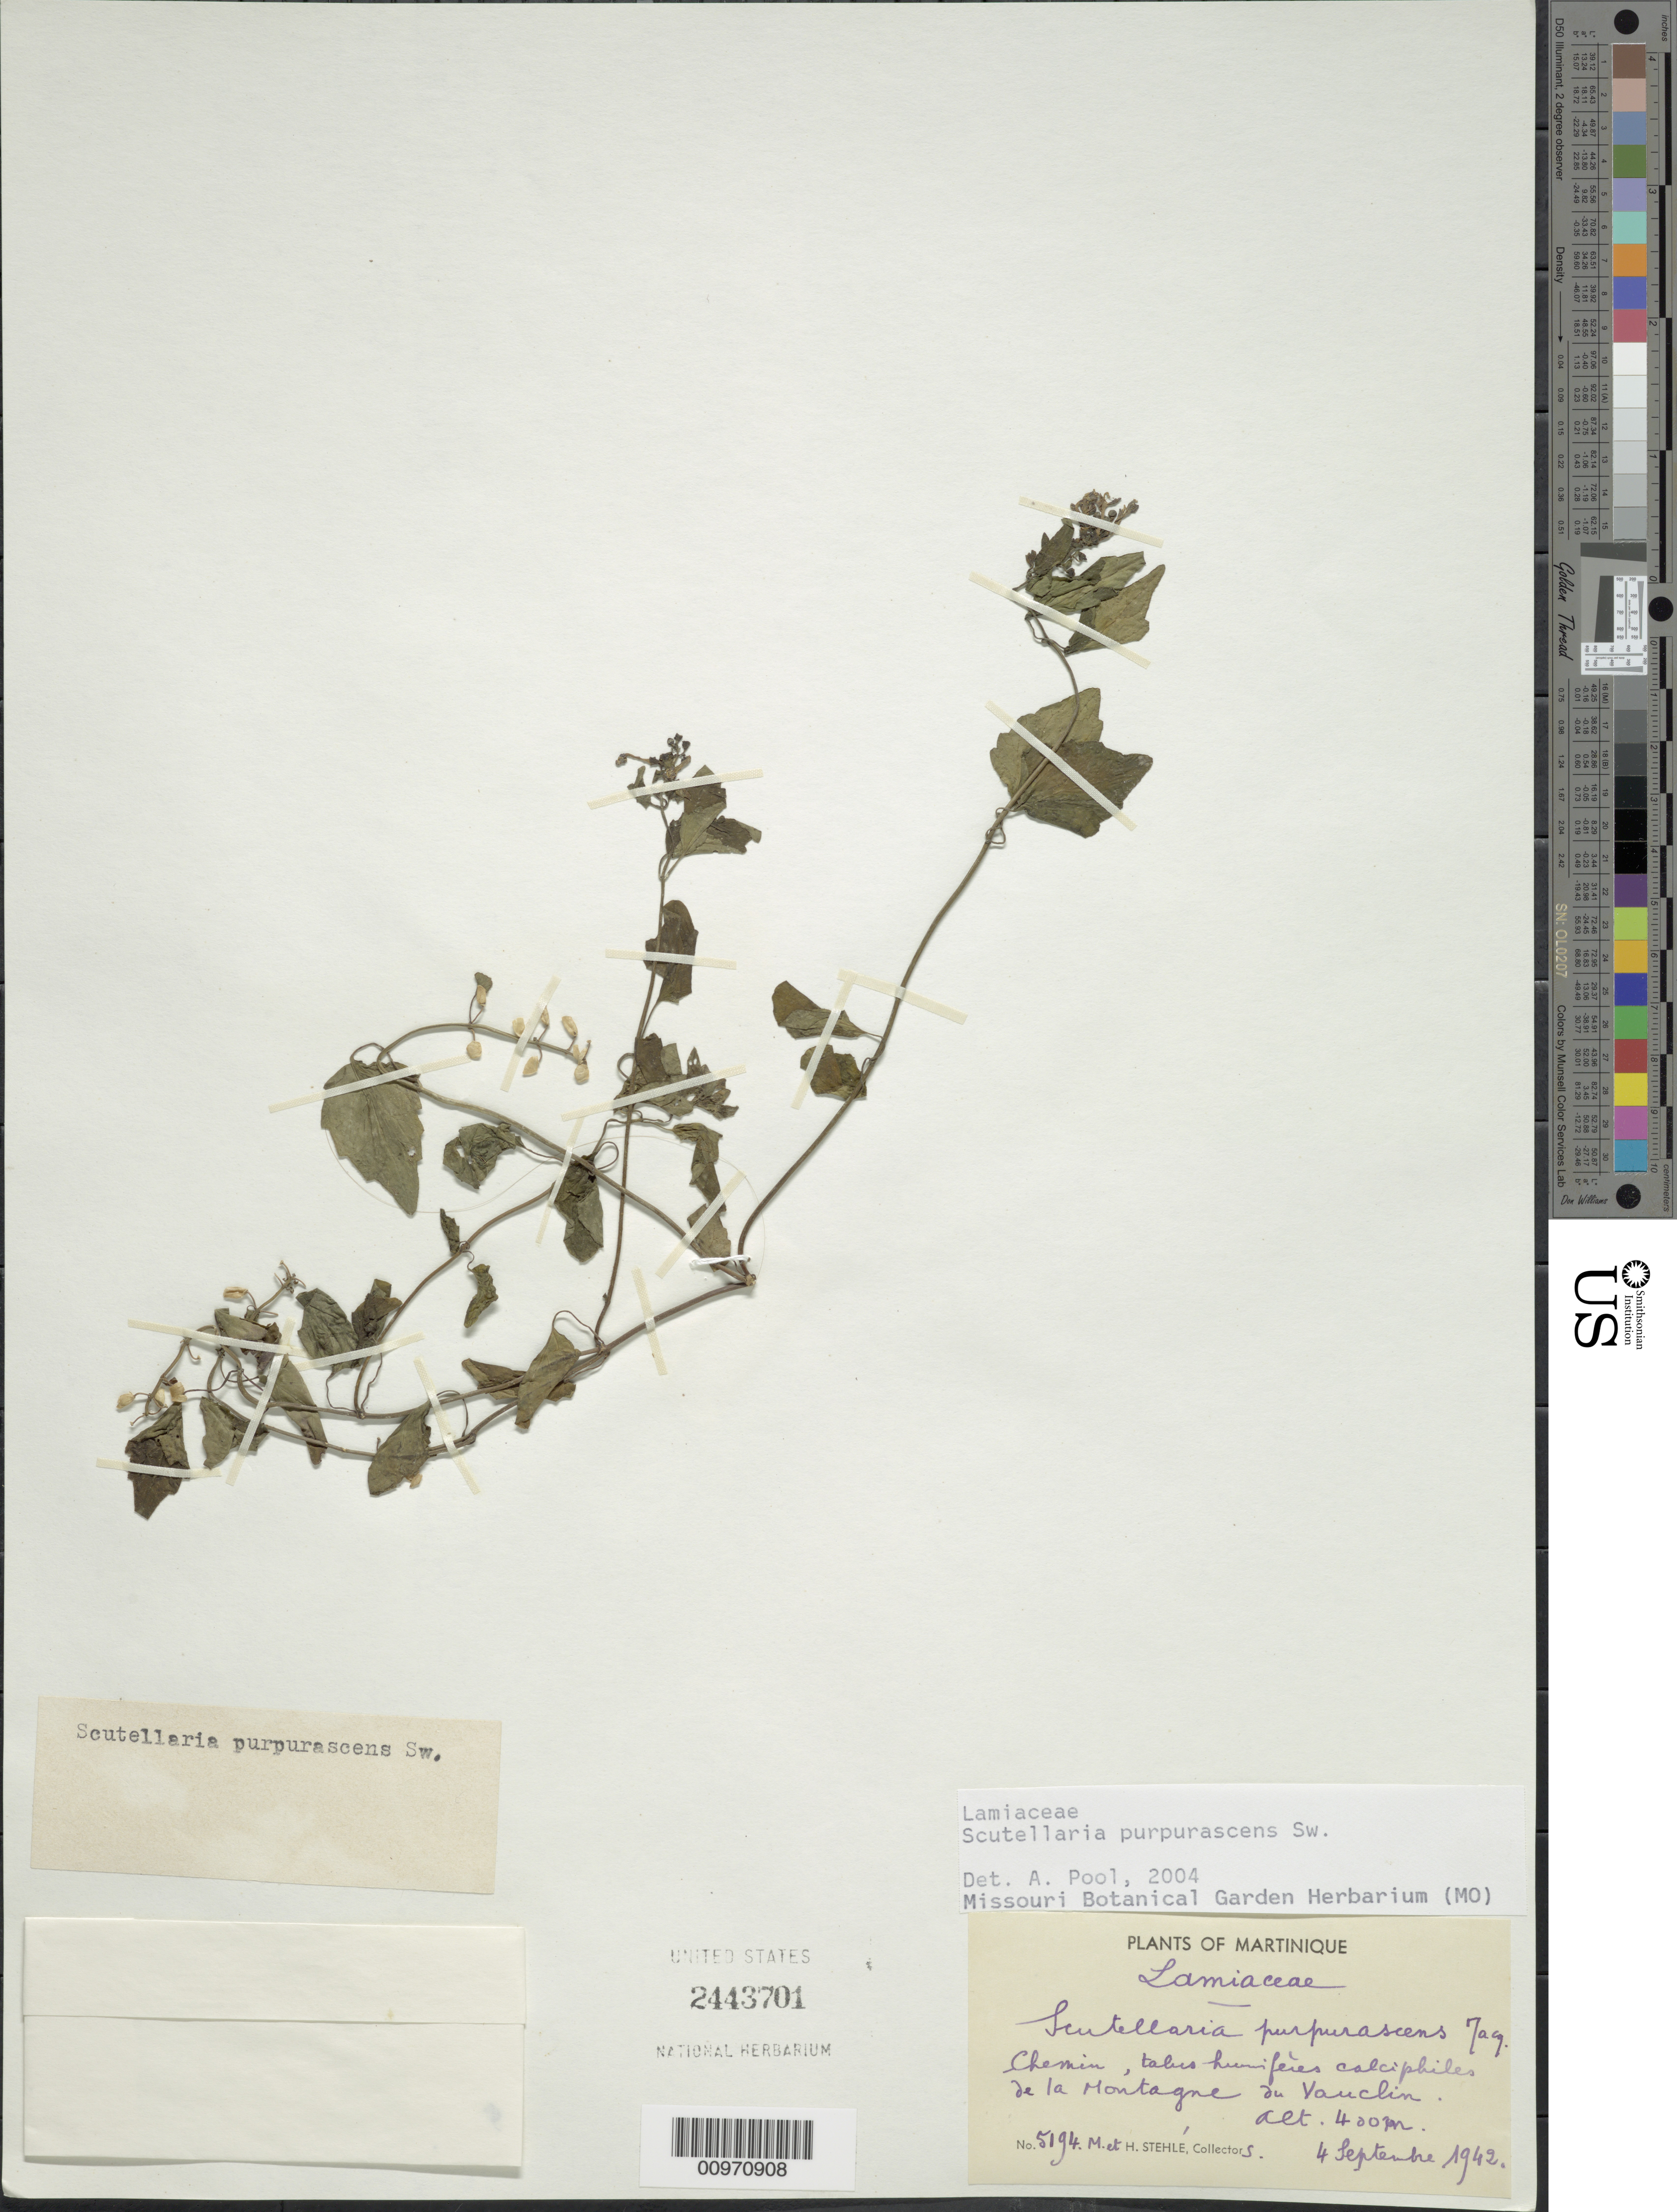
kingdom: Plantae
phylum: Tracheophyta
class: Magnoliopsida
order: Lamiales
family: Lamiaceae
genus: Scutellaria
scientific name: Scutellaria purpurascens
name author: Sw.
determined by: Pool, A., (MO), Missouri Botanical Garden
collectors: H. Stehlé & M. Stehlé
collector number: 5194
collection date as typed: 04 Sep 1942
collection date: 1942-09-04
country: Martinique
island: Martinique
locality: Montagne du Vauclin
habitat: Chemin, talus humifères calciphiles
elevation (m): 400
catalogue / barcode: US 2443701